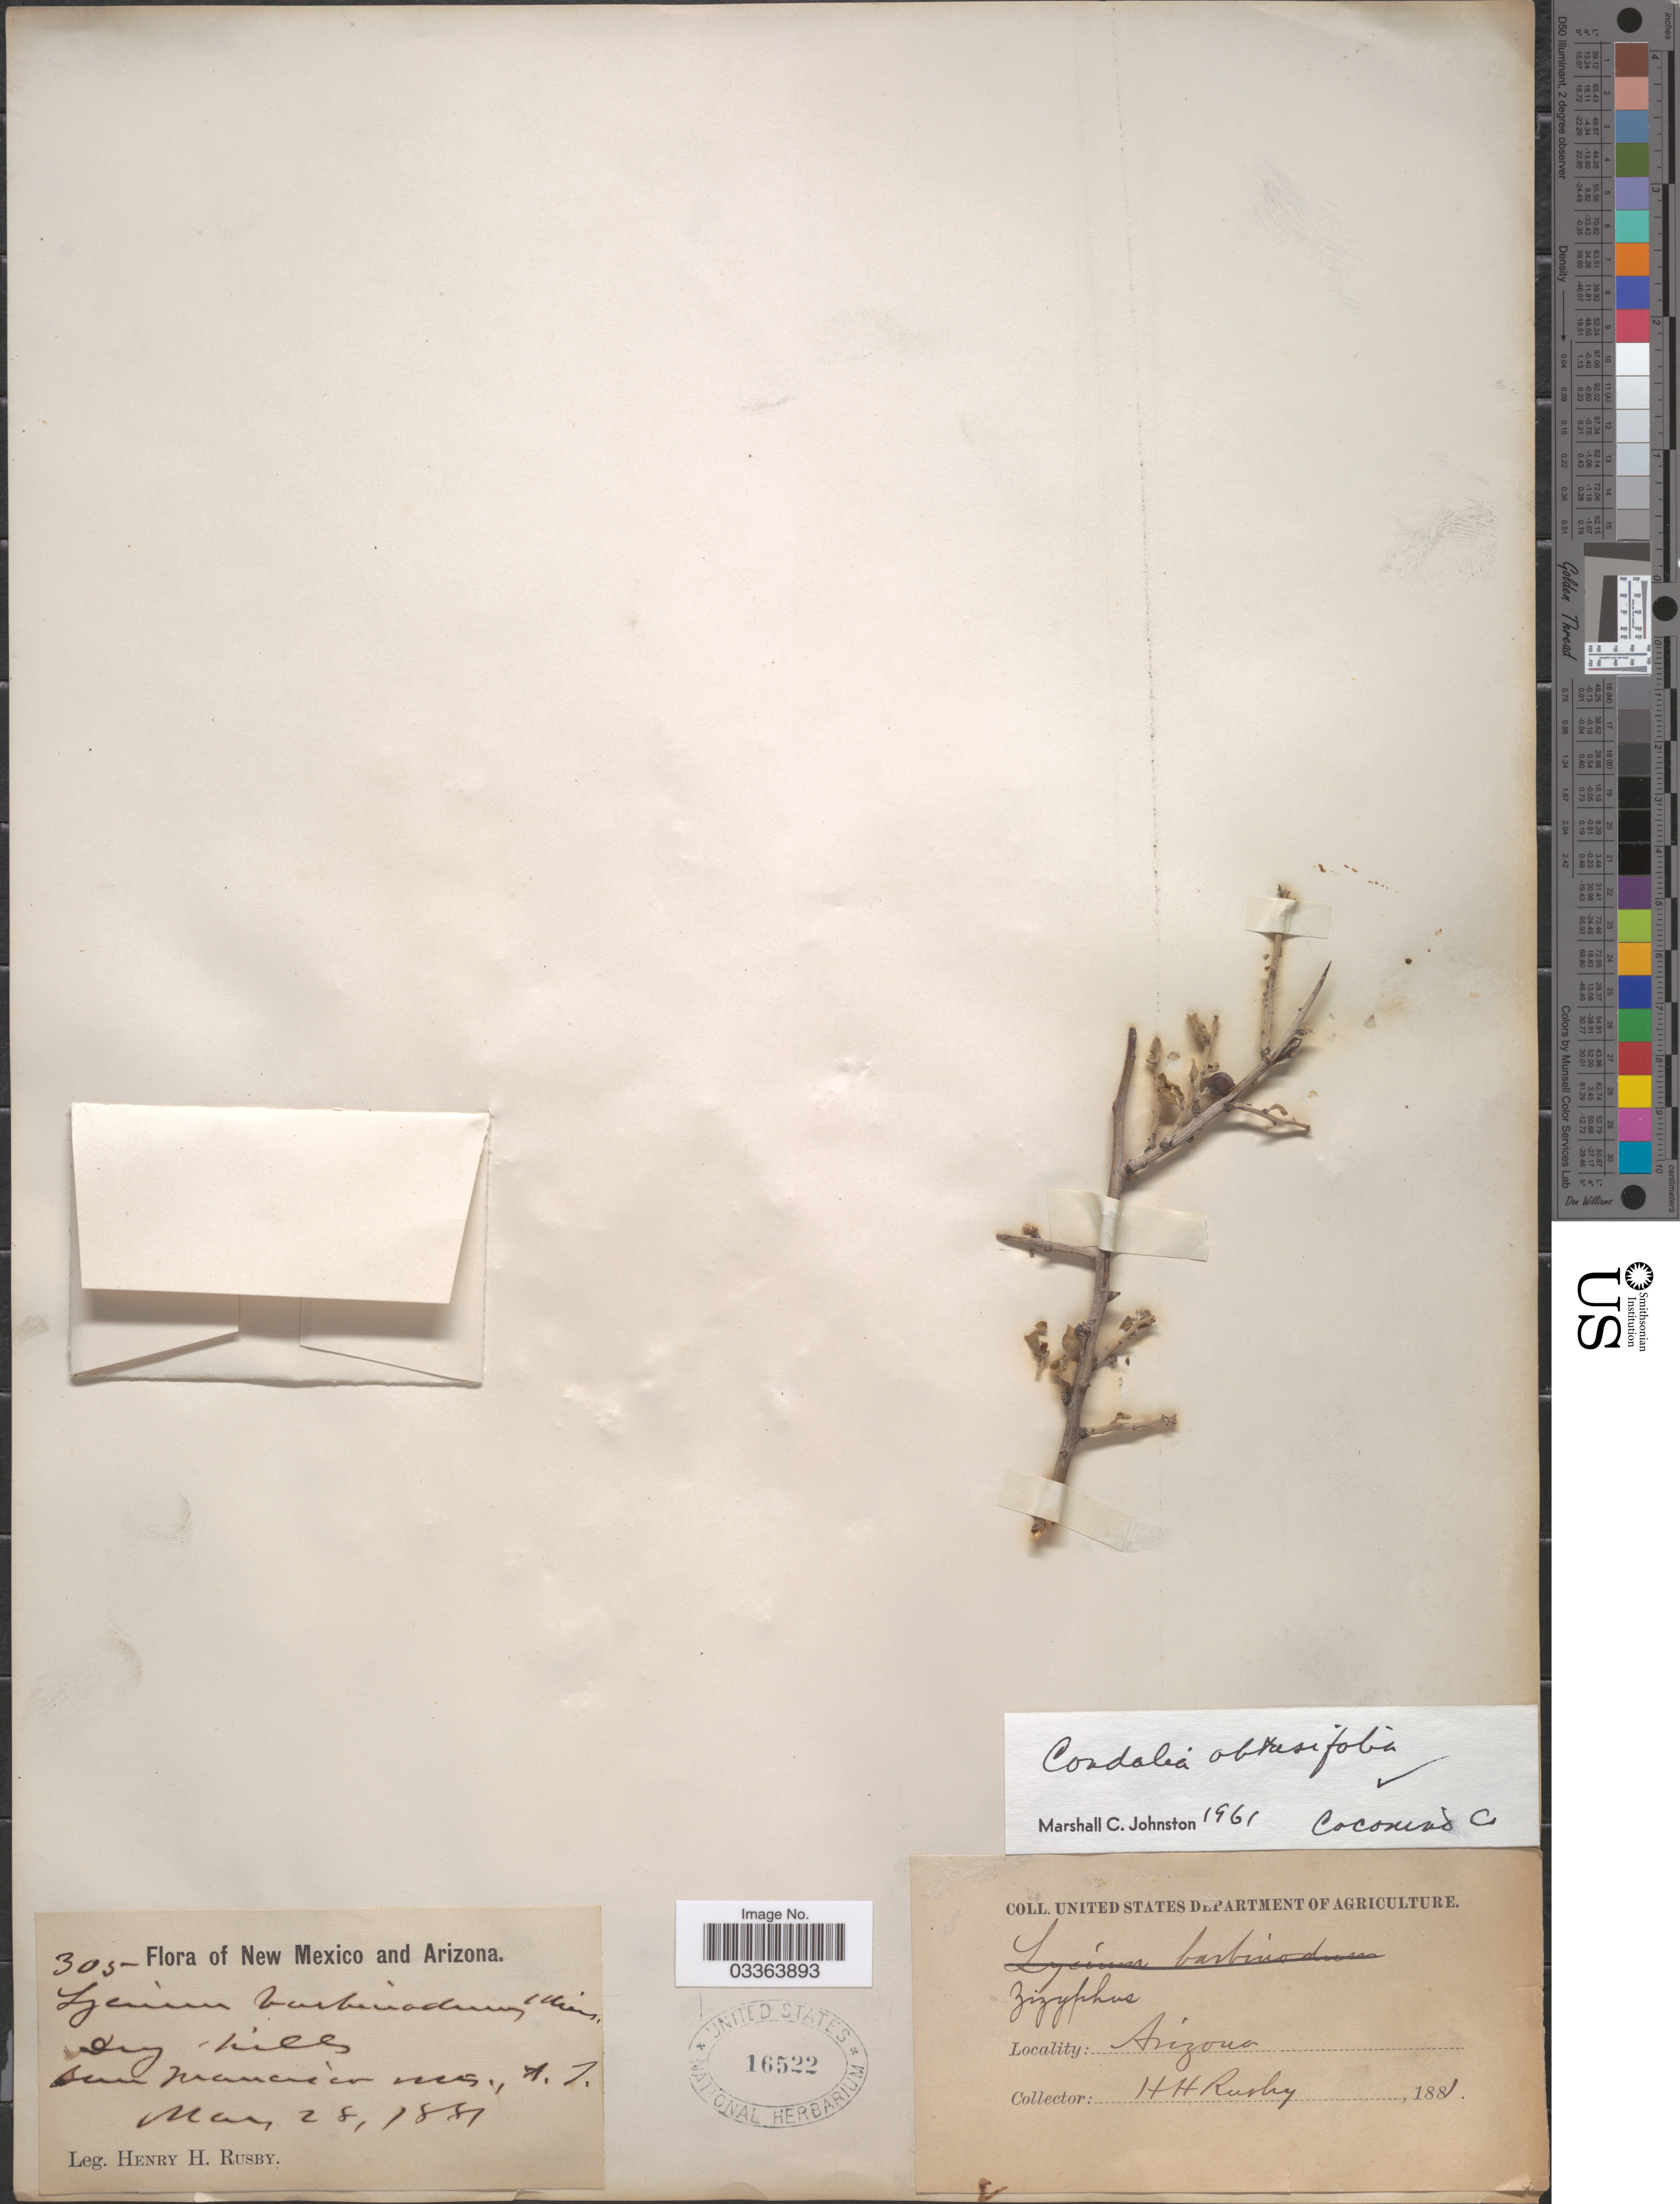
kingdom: Plantae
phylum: Tracheophyta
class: Magnoliopsida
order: Rosales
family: Rhamnaceae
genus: Sarcomphalus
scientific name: Sarcomphalus obtusifolius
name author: (Hook. ex Torr. & A. Gray) Hauenschild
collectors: H. H. Rusby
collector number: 305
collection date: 1881-03-28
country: United States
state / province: Arizona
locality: San Francisco Mts., A.T. [Arizona Territory]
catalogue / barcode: US 16522